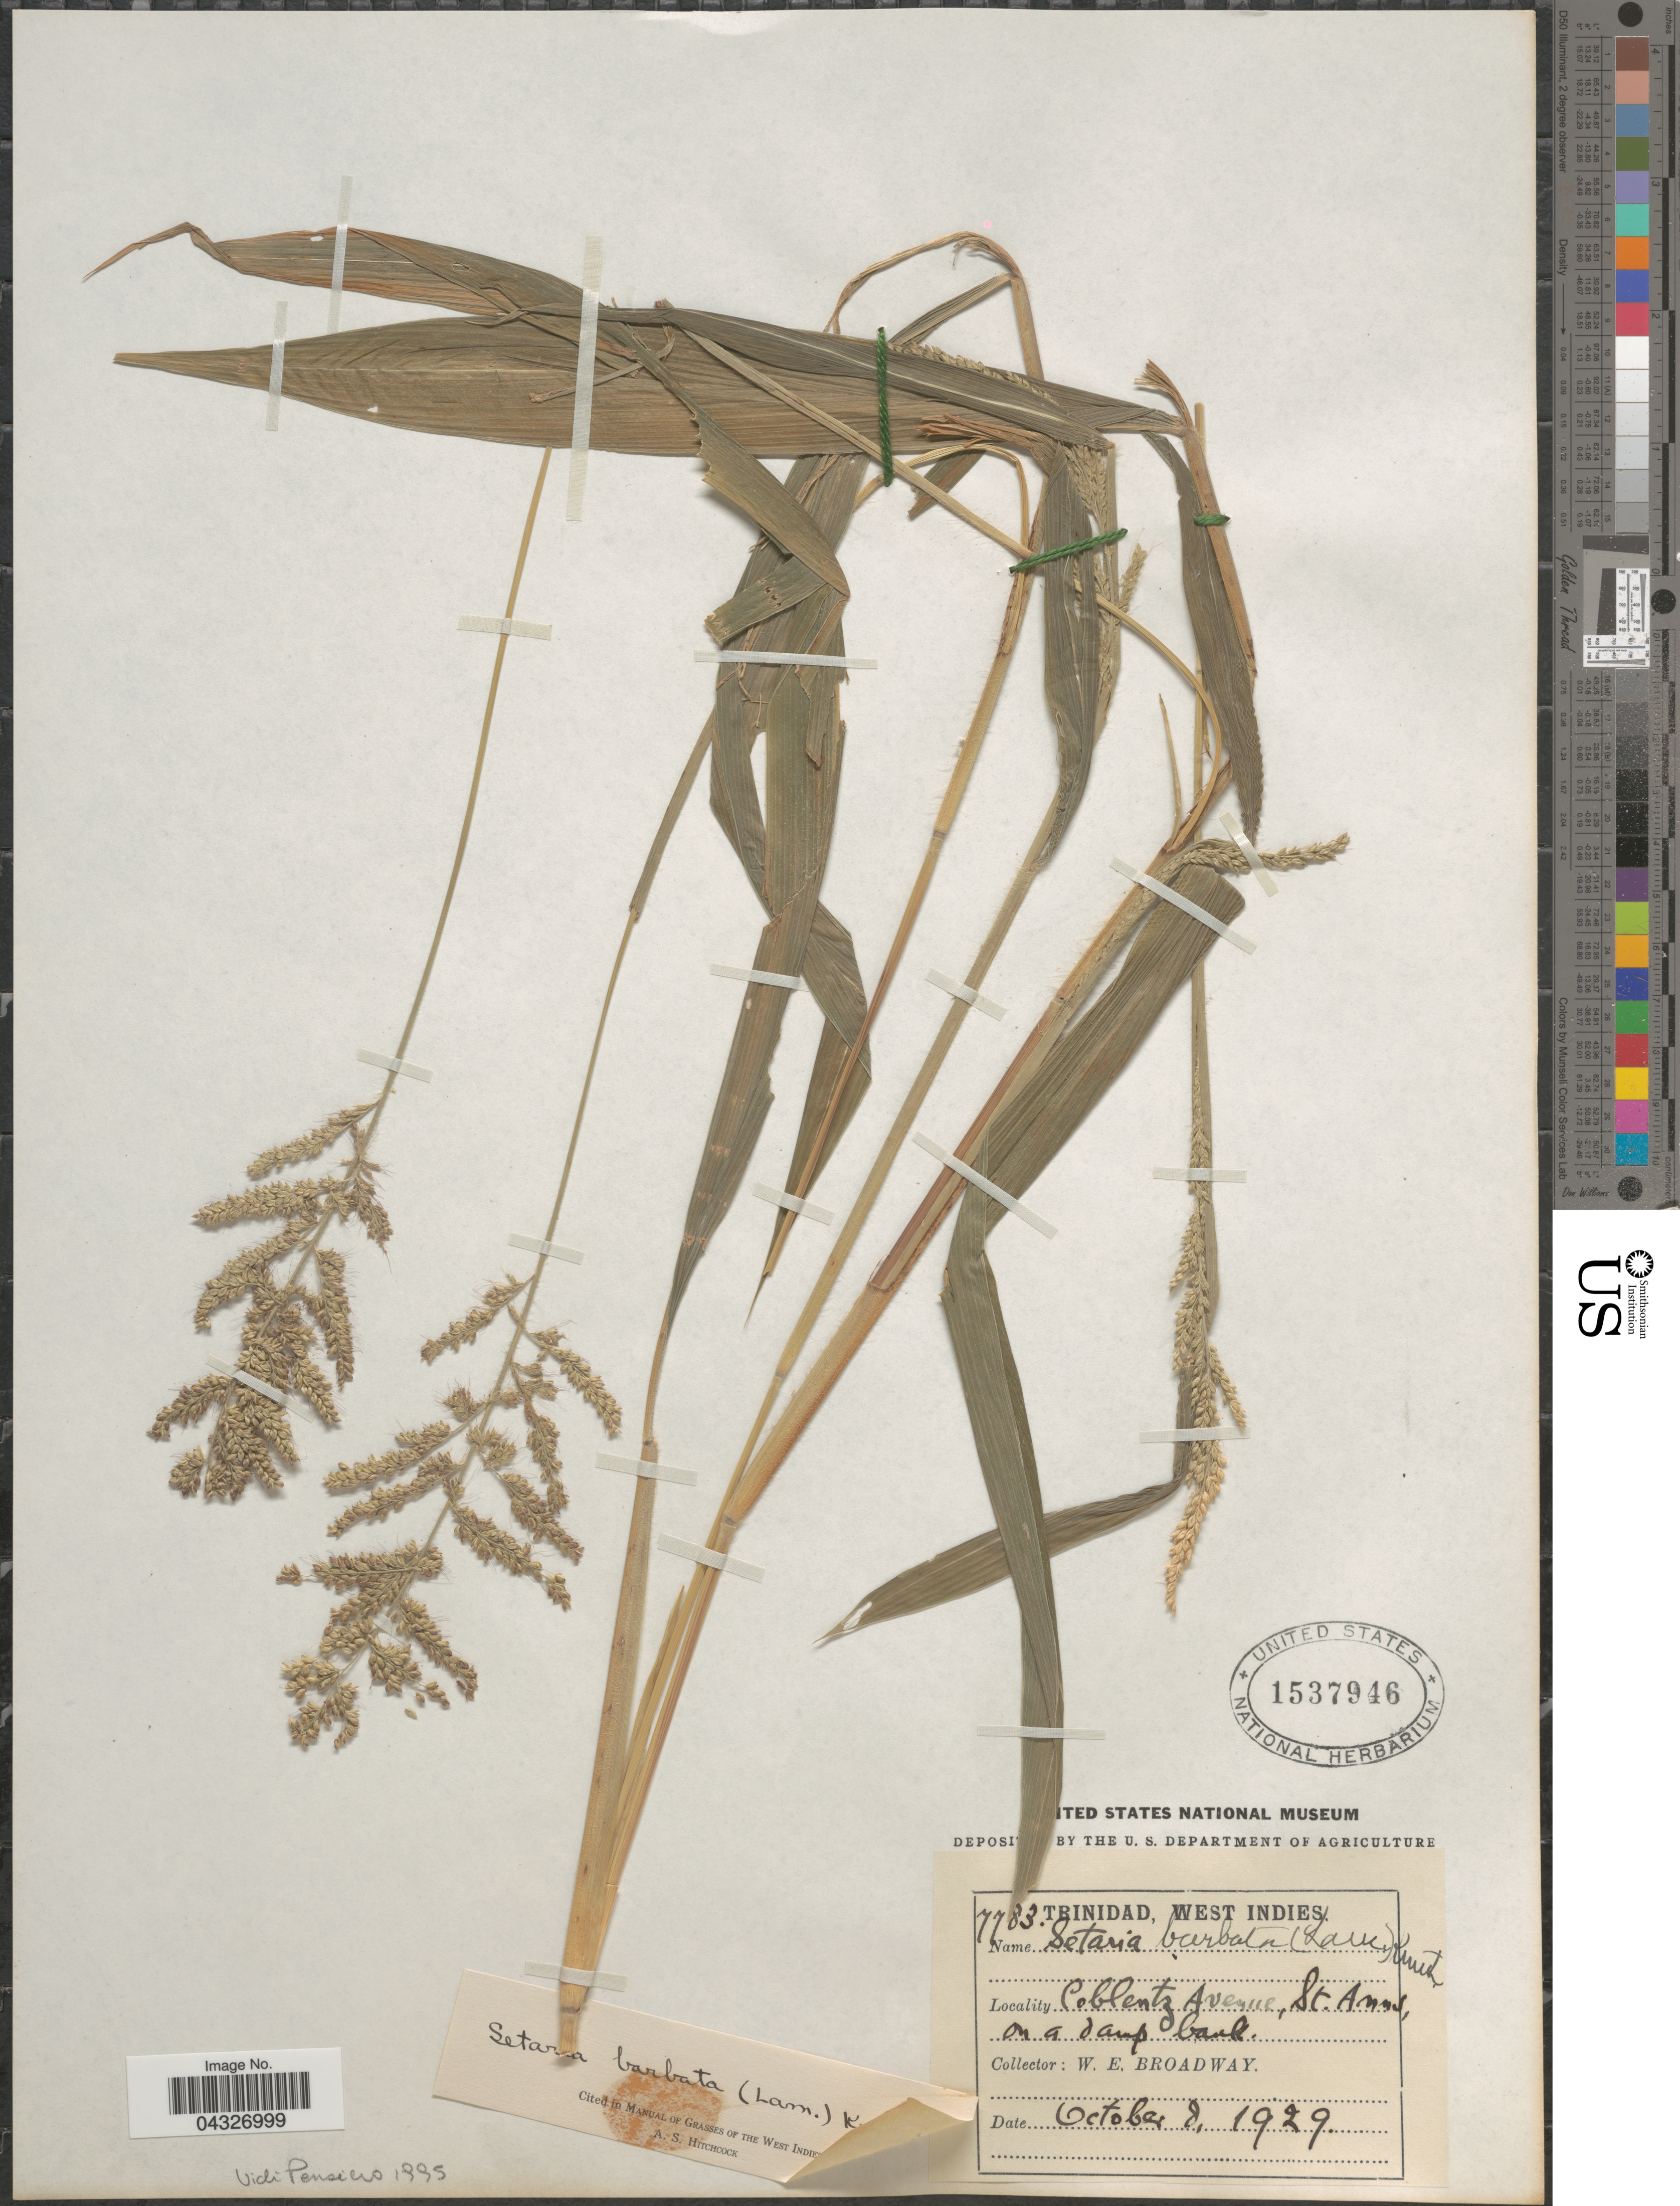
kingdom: Plantae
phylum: Tracheophyta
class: Liliopsida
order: Poales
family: Poaceae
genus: Setaria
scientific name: Setaria barbata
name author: (Lam.) Kunth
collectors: W. E. Broadway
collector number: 7783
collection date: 1929-10-08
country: Trinidad and Tobago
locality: Trinidad, West Indies. Coblentz Avenue, St. Anns, on a damp bank.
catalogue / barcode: US 1537946